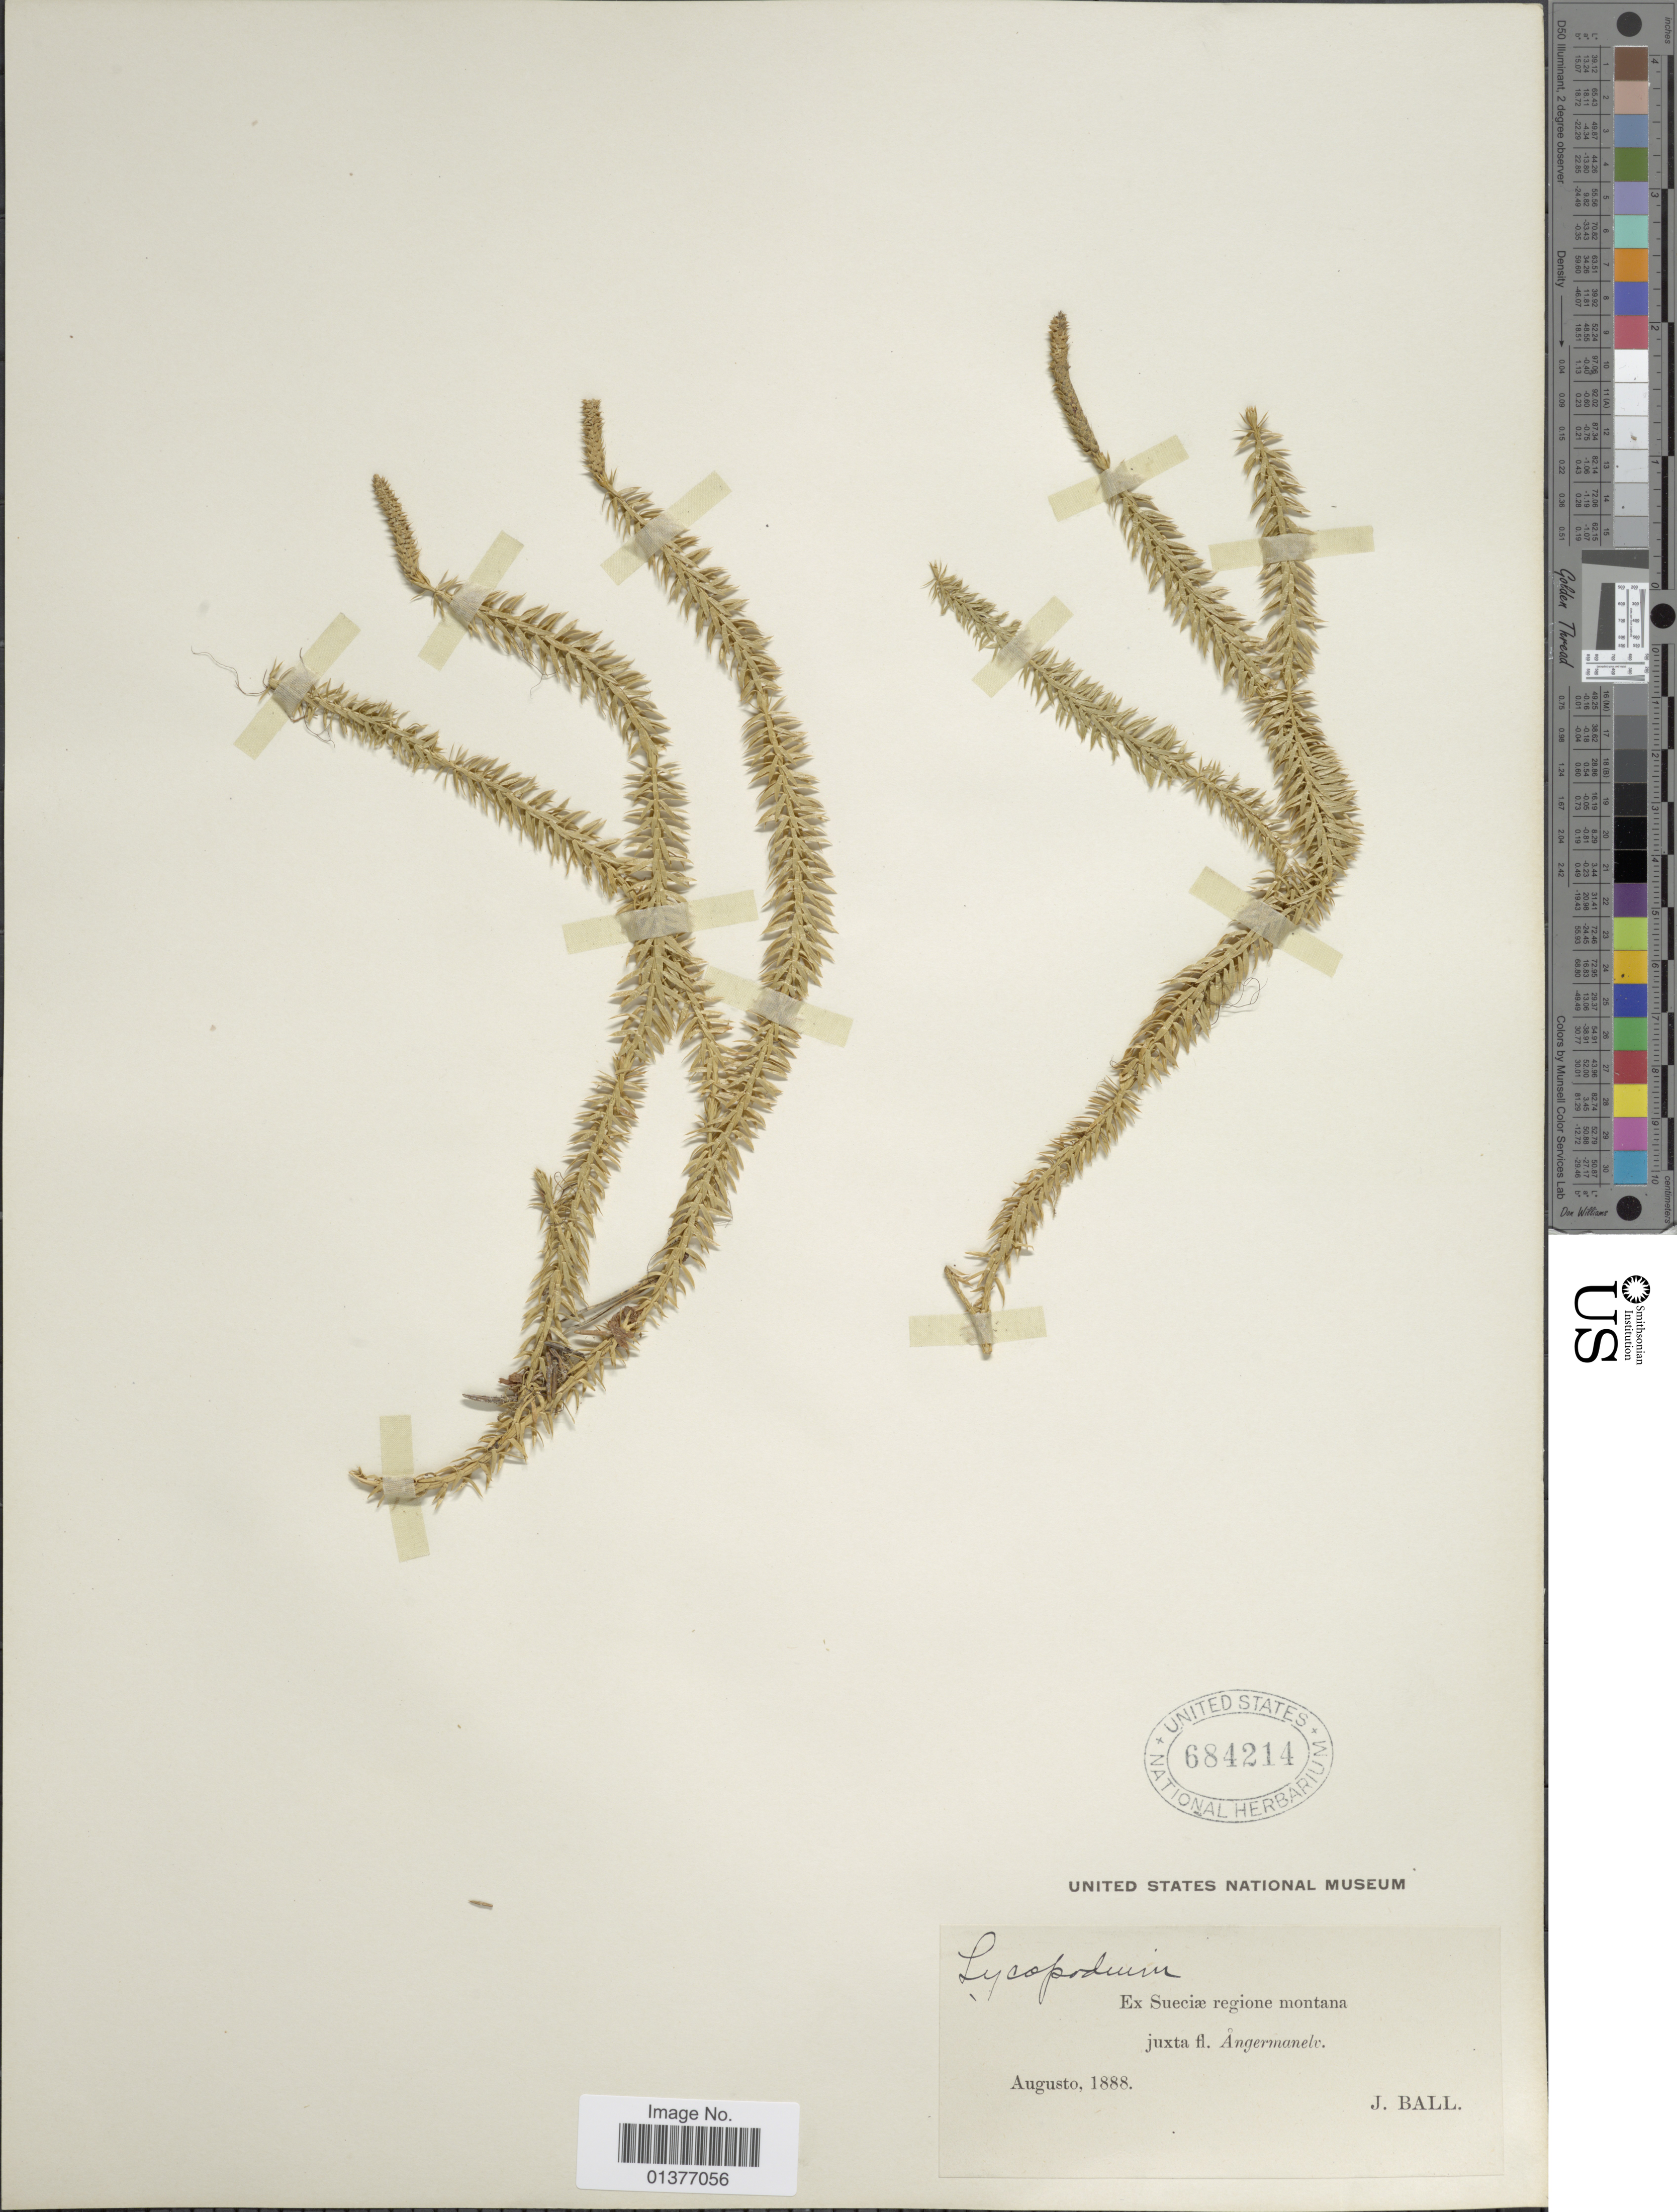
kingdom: Plantae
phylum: Tracheophyta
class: Lycopodiopsida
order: Lycopodiales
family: Lycopodiaceae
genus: Spinulum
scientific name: Spinulum annotinum subsp. annotinum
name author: (L.) A. Haines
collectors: J. Ball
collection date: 1888-08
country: Sweden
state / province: Västernorrland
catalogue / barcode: US 684214